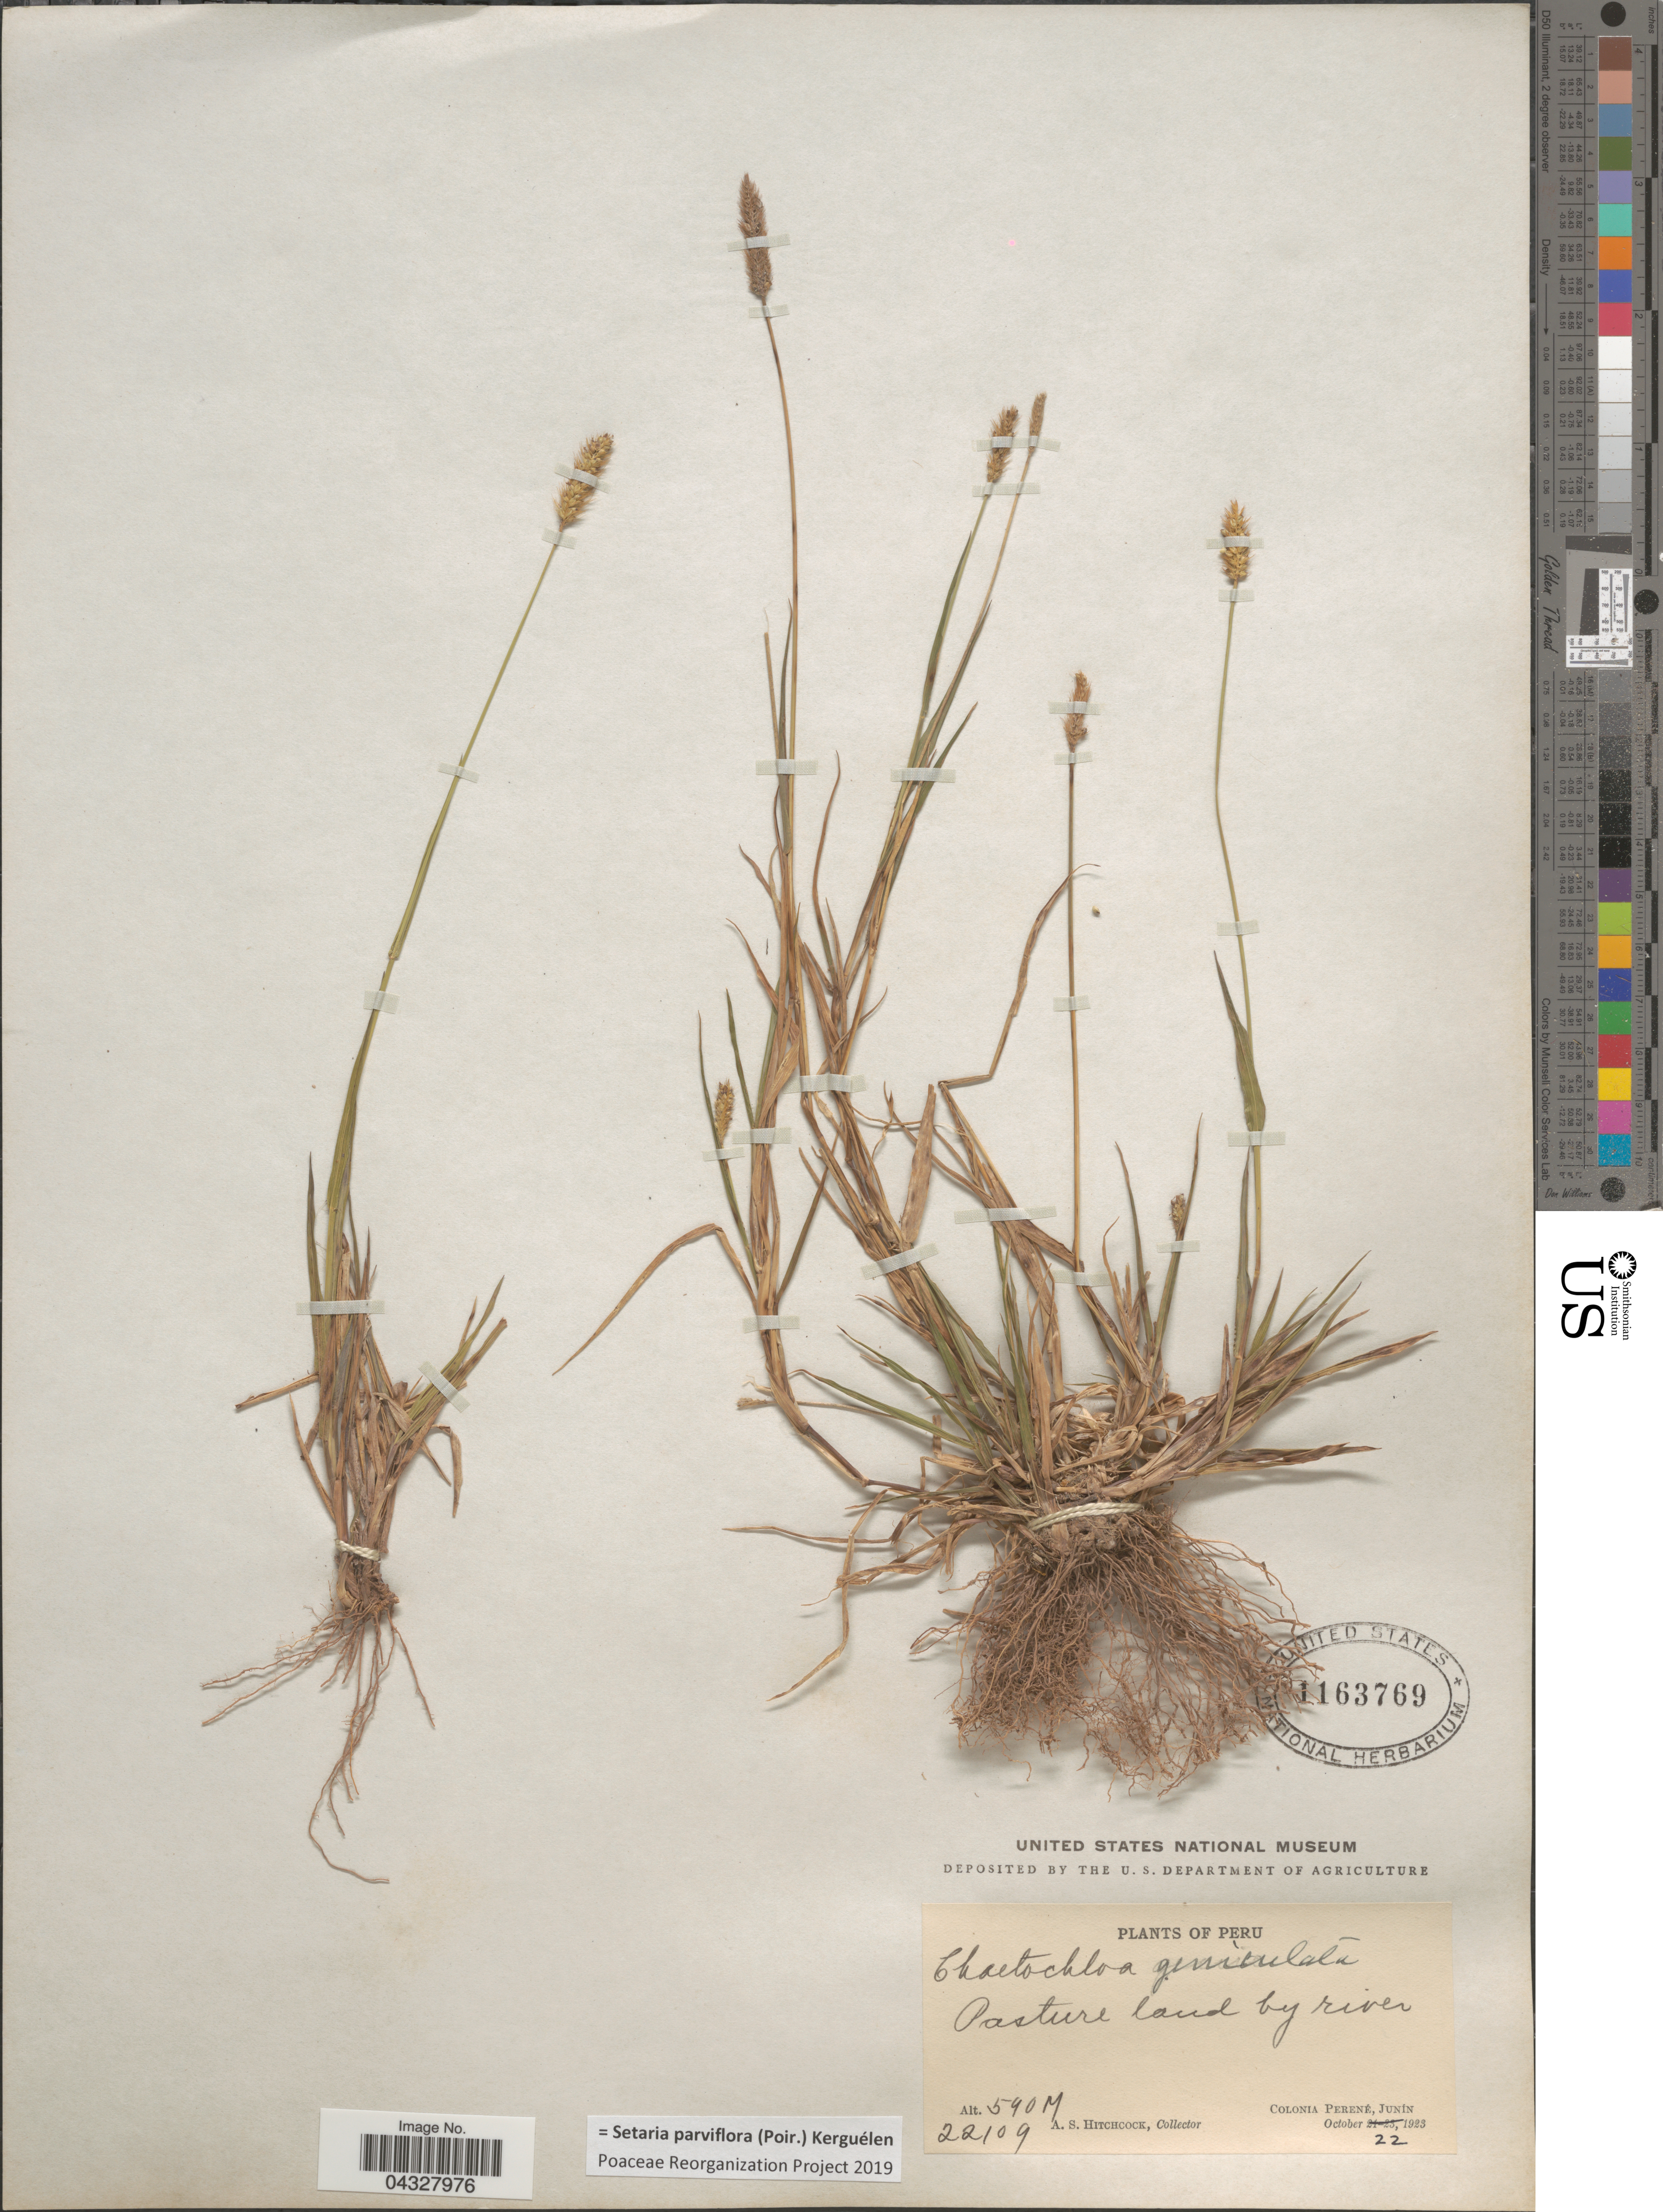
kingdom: Plantae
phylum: Tracheophyta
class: Liliopsida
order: Poales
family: Poaceae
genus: Setaria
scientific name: Setaria parviflora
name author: (Poir.) Kerguélen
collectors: A. S. Hitchcock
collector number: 22109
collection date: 1923-10-22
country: Peru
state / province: Junín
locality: Pasture land by river. Colonia Perené.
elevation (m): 590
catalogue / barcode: US 1163769